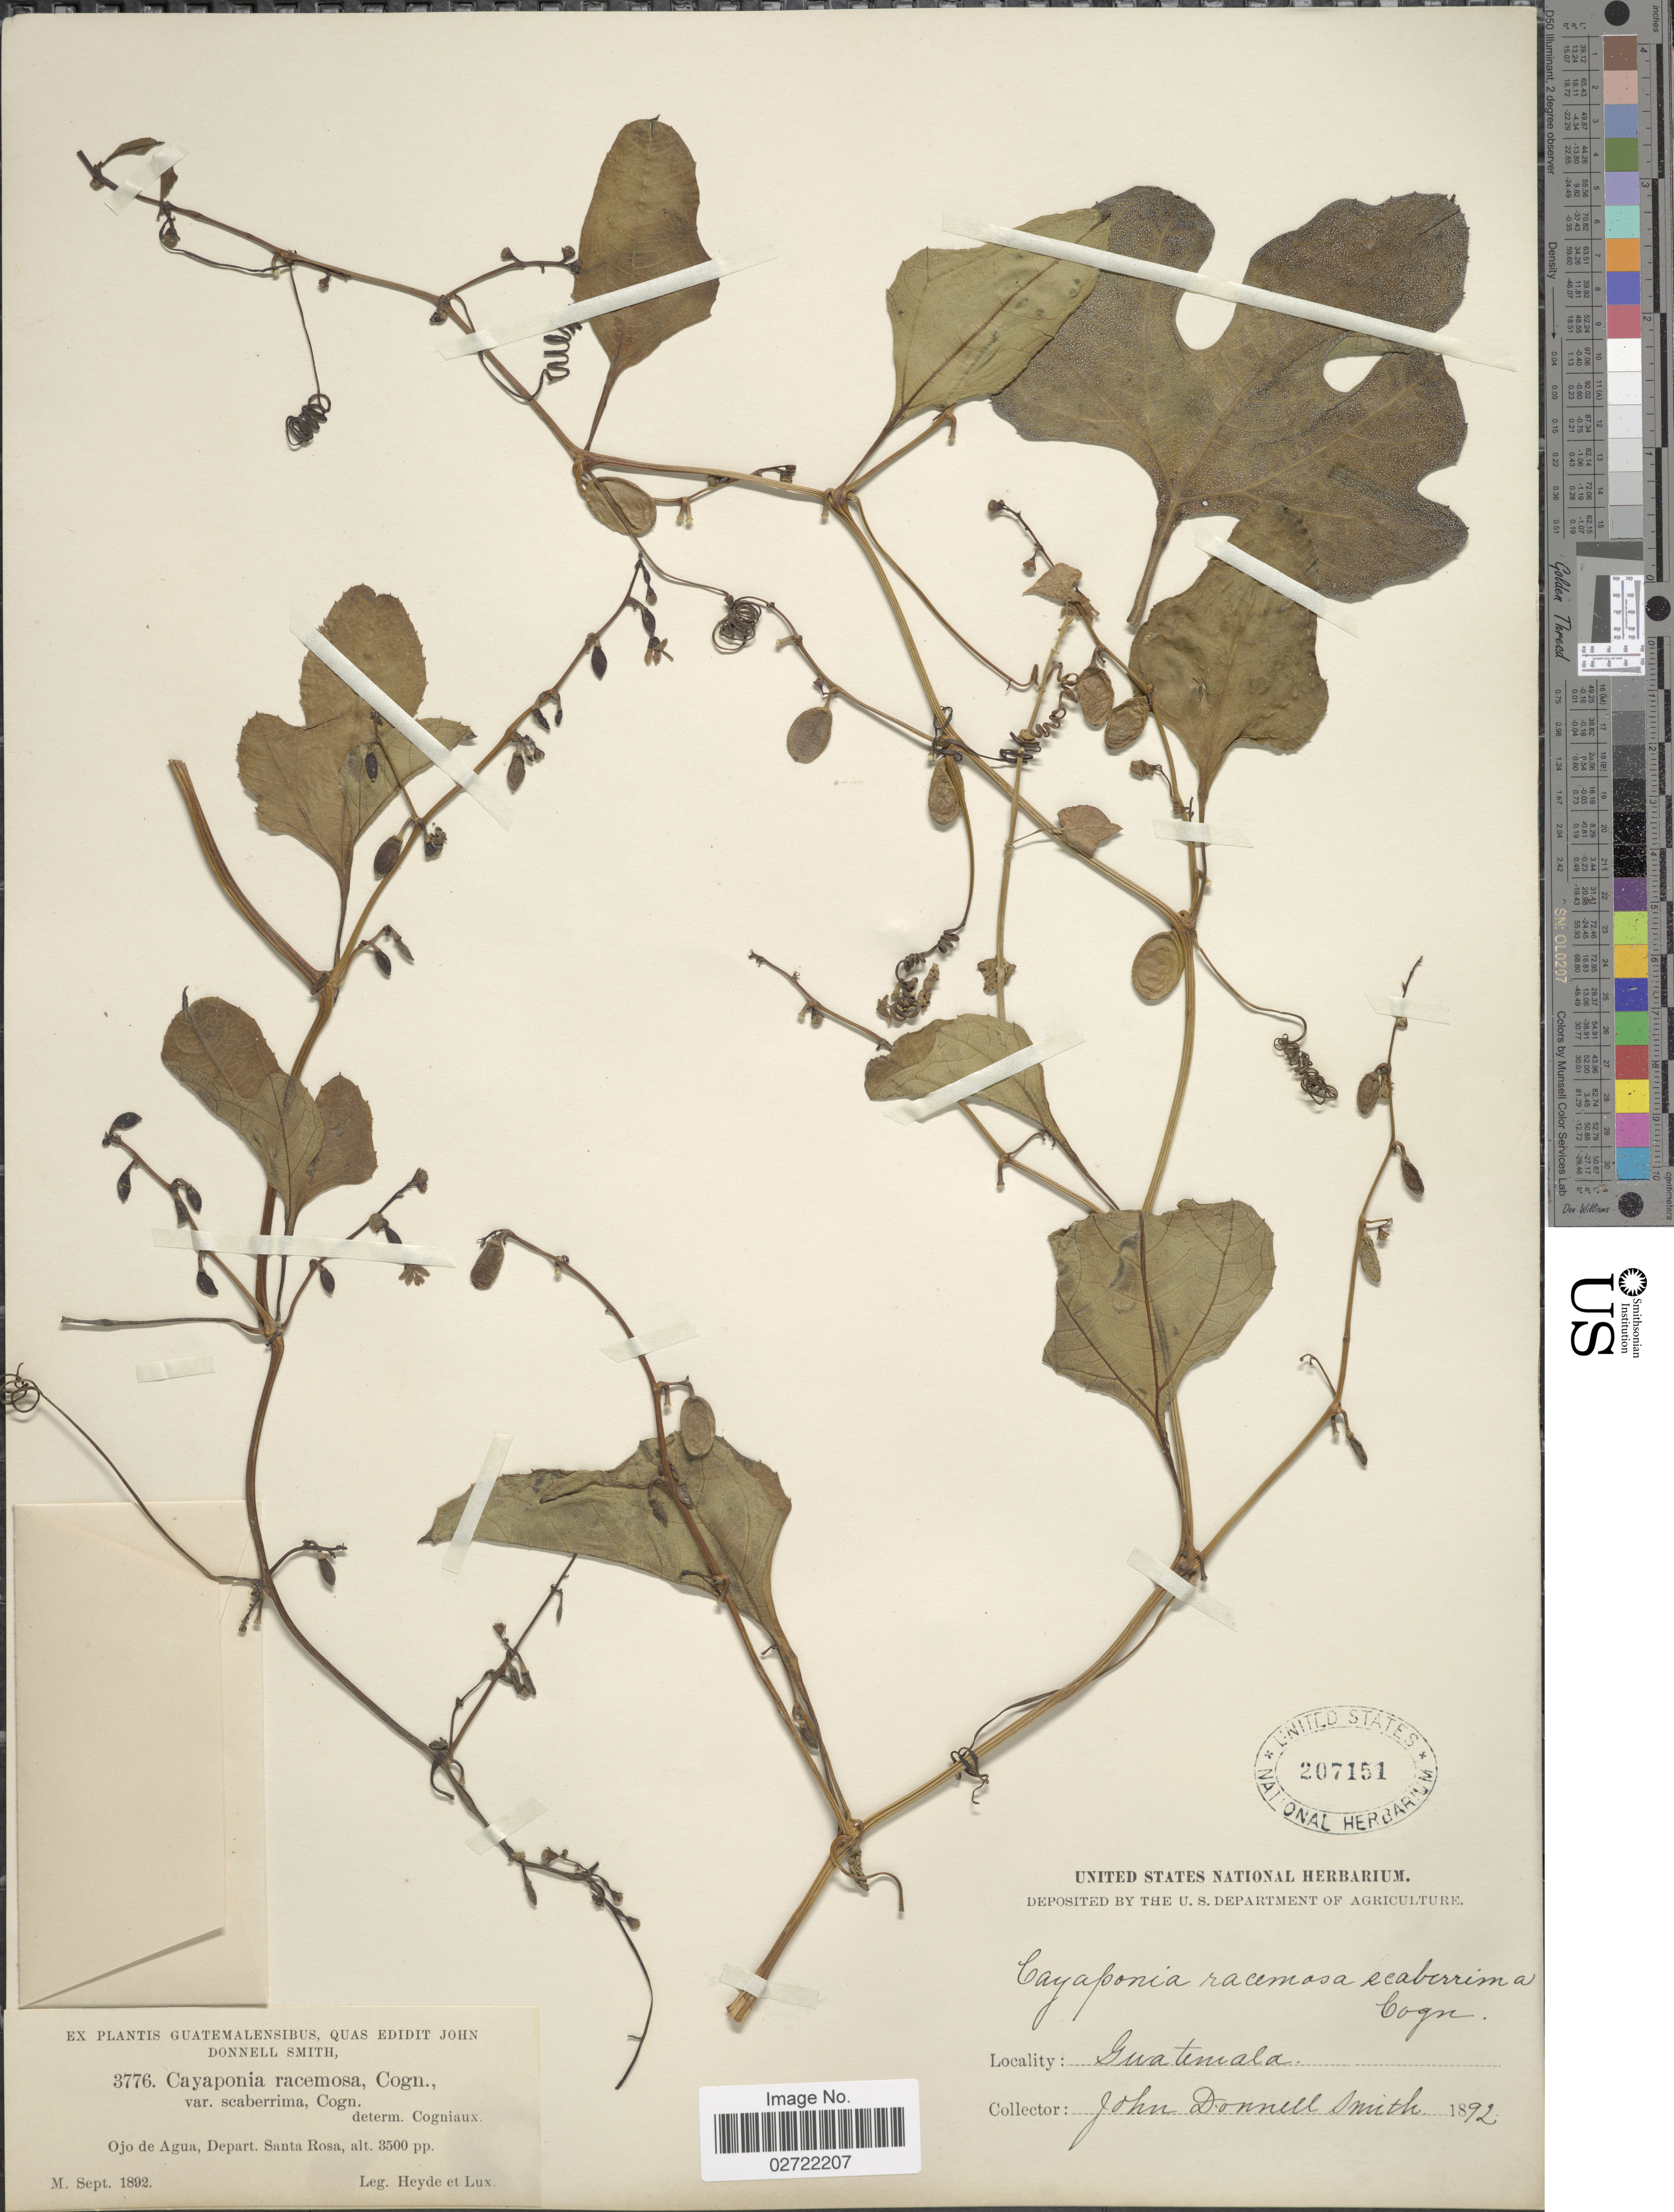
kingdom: Plantae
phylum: Tracheophyta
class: Magnoliopsida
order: Cucurbitales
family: Cucurbitaceae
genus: Cayaponia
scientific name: Cayaponia racemosa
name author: (Mill.) Cogn.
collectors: Heyde & Lux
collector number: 3776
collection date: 1892-09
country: Guatemala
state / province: Santa Rosa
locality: Ojo de Agua, Depart. Santa Rosa.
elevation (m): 1067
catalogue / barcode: US 207151